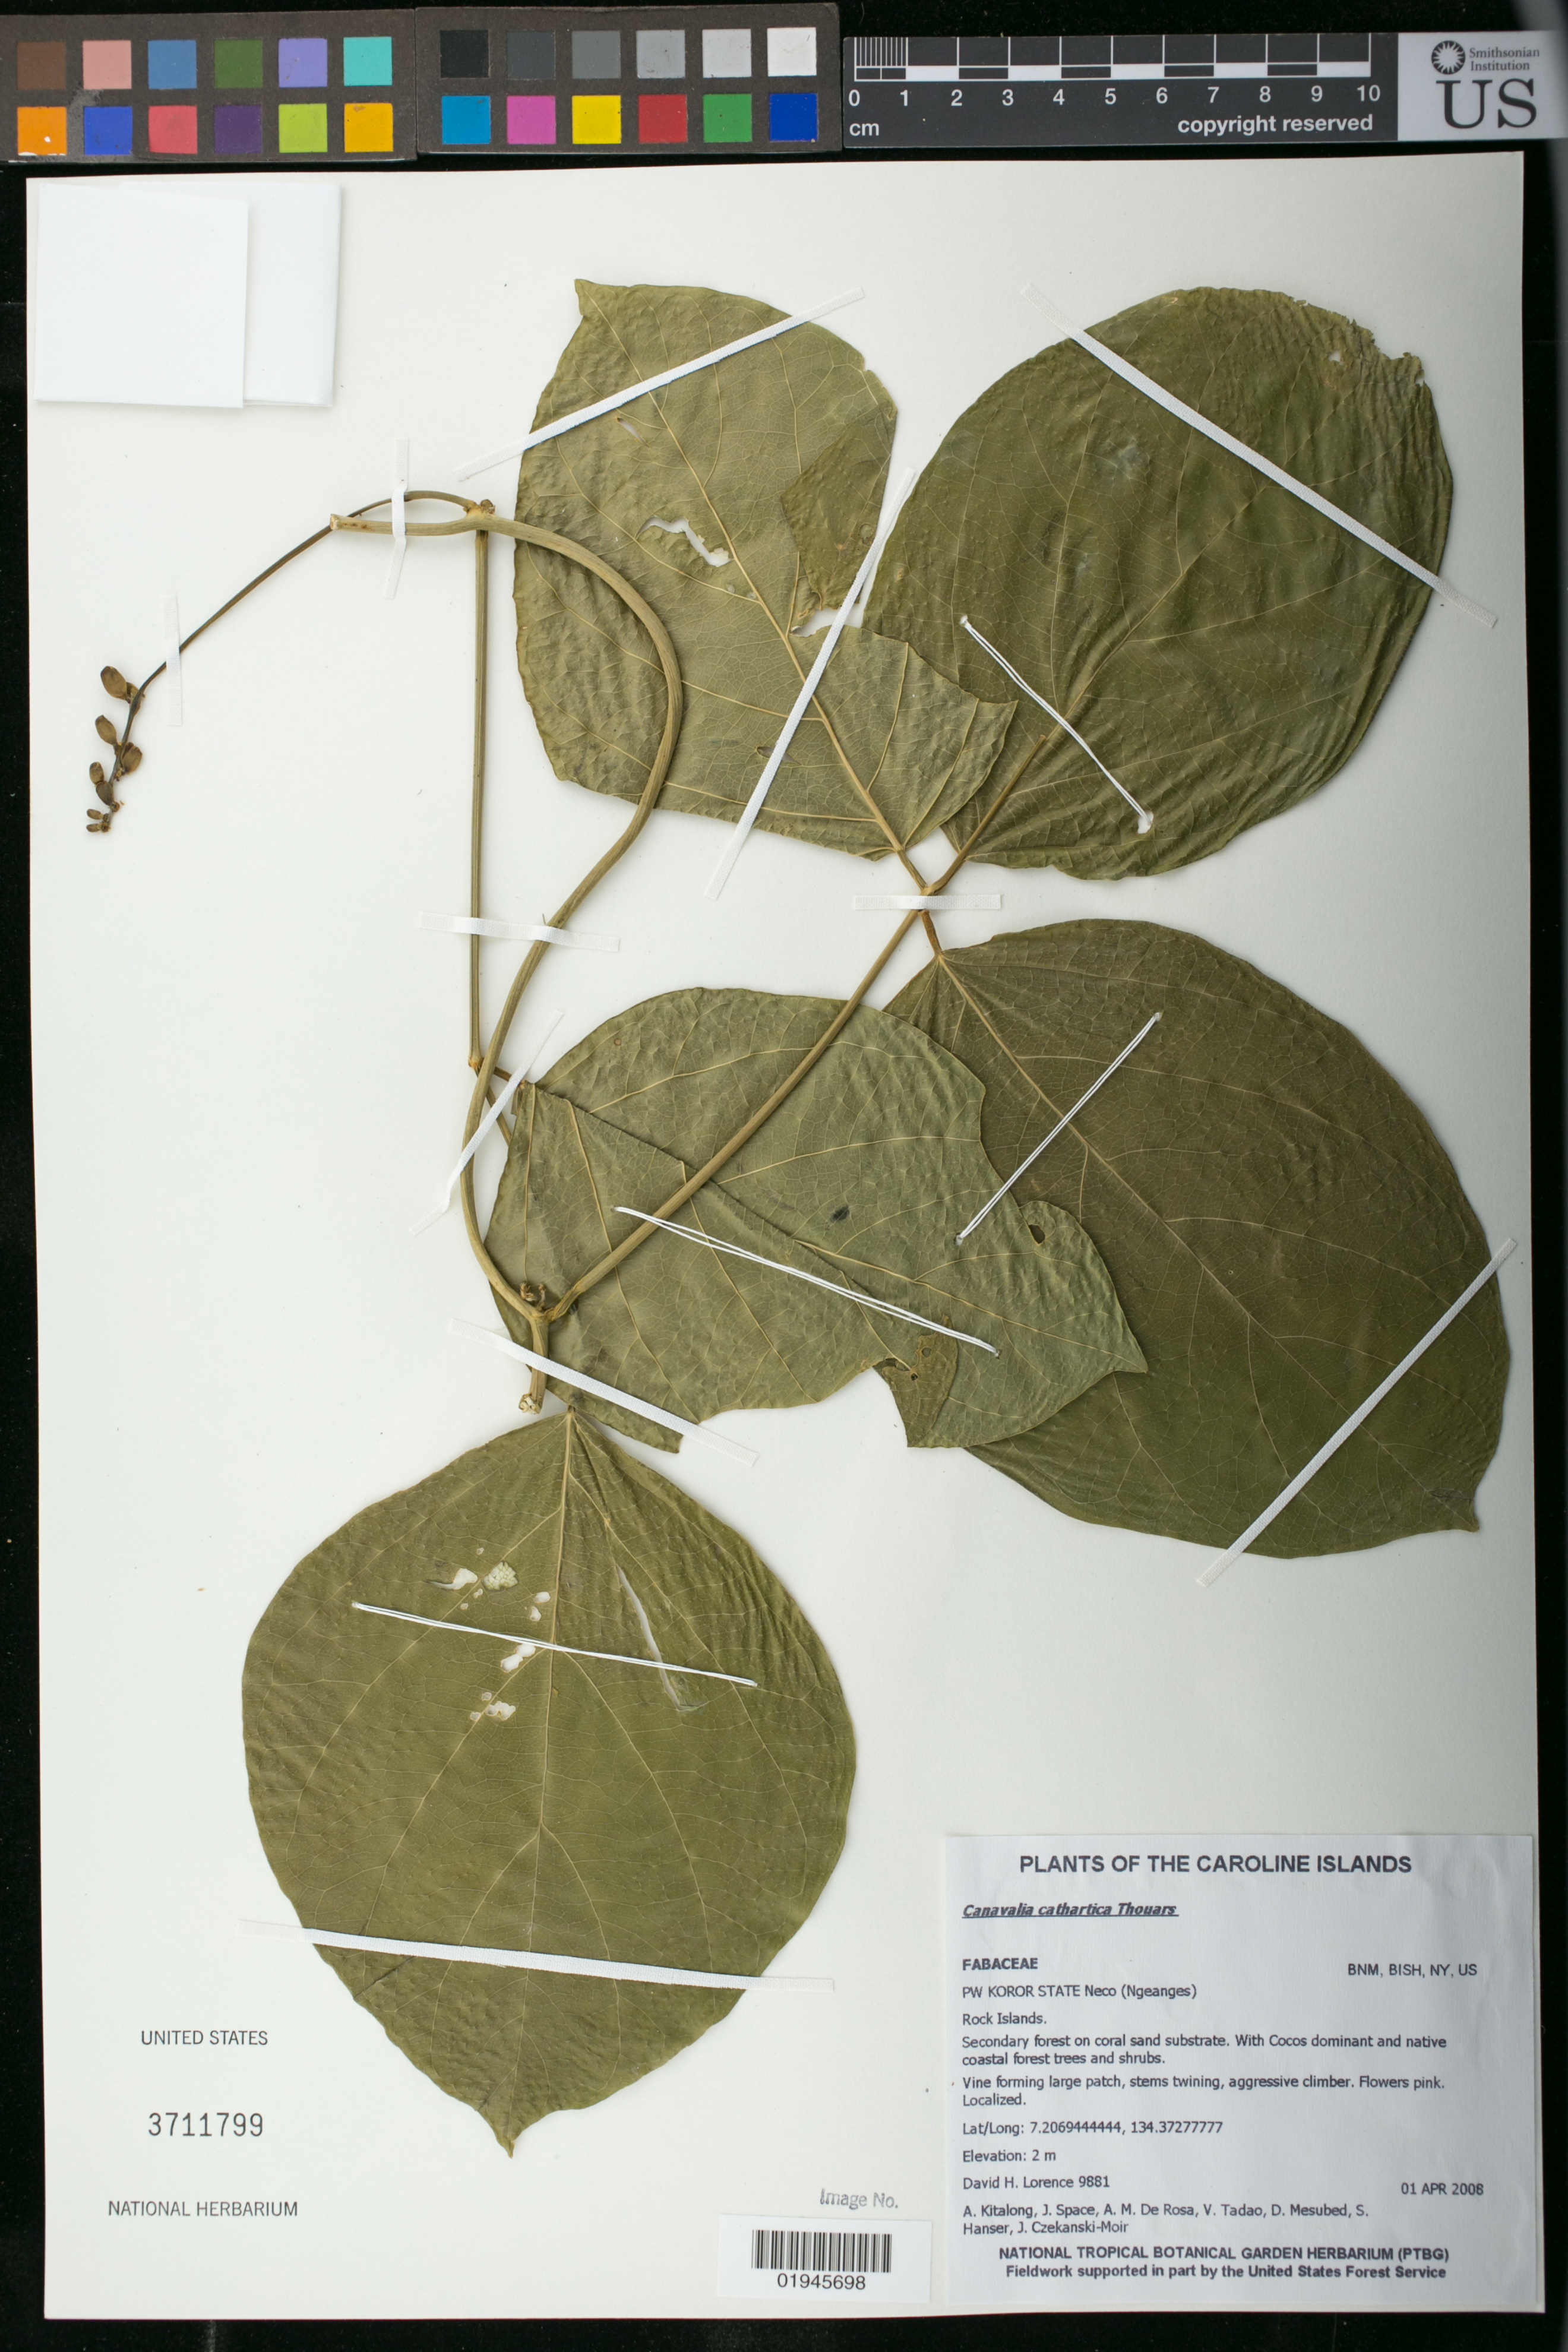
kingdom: Plantae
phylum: Tracheophyta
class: Magnoliopsida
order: Fabales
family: Fabaceae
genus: Canavalia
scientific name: Canavalia cathartica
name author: Thouars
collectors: D. Lorence, A. Kitalong, J. Space, A. De Rosa, V. Tadao, D. Mesubed & S. Hanser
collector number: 9881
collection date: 2008-04-01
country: Palau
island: Ngeanges (Gaiangas)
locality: Neco (Ngeanges), Secondary coastal forest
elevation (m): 2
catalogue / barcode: US 3711799